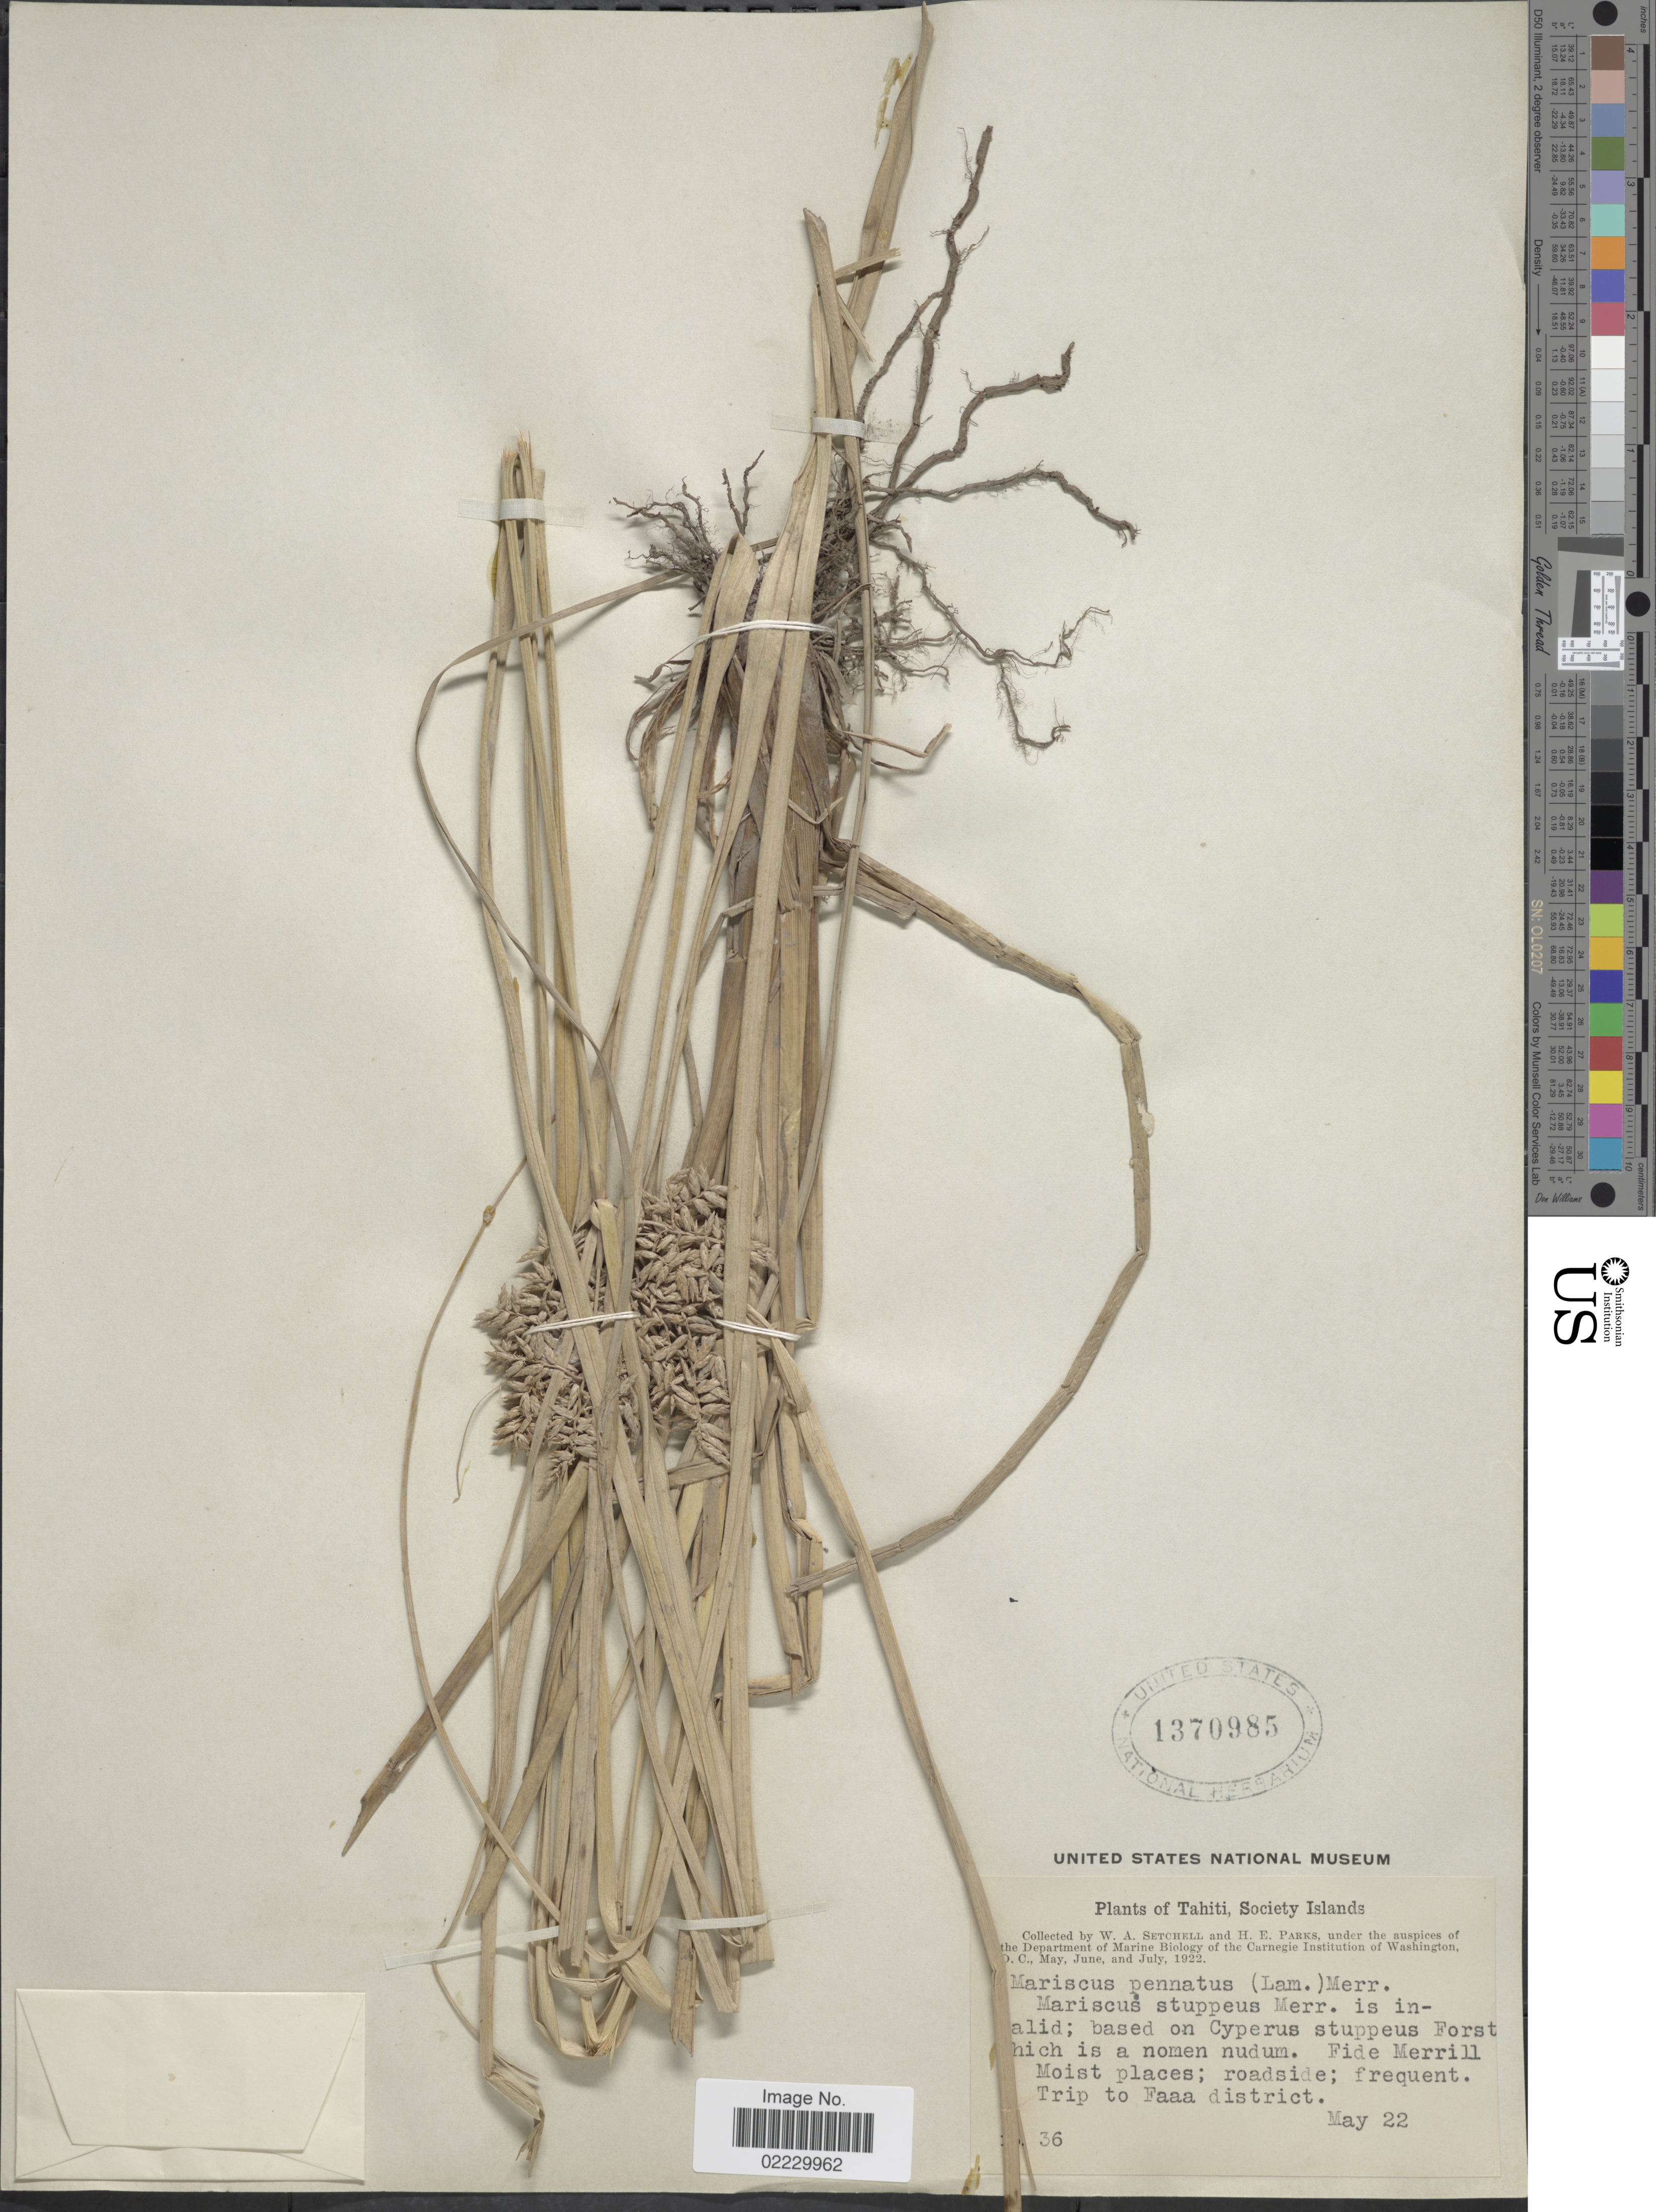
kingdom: Plantae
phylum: Tracheophyta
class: Liliopsida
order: Poales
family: Cyperaceae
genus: Cyperus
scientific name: Cyperus javanicus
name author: Houtt.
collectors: W. Setchell & H. E. Parks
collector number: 36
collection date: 1922-05-22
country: French Polynesia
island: Tahiti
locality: Tahiti, Society Islands, Trip to Faaa district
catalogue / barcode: US 1370985